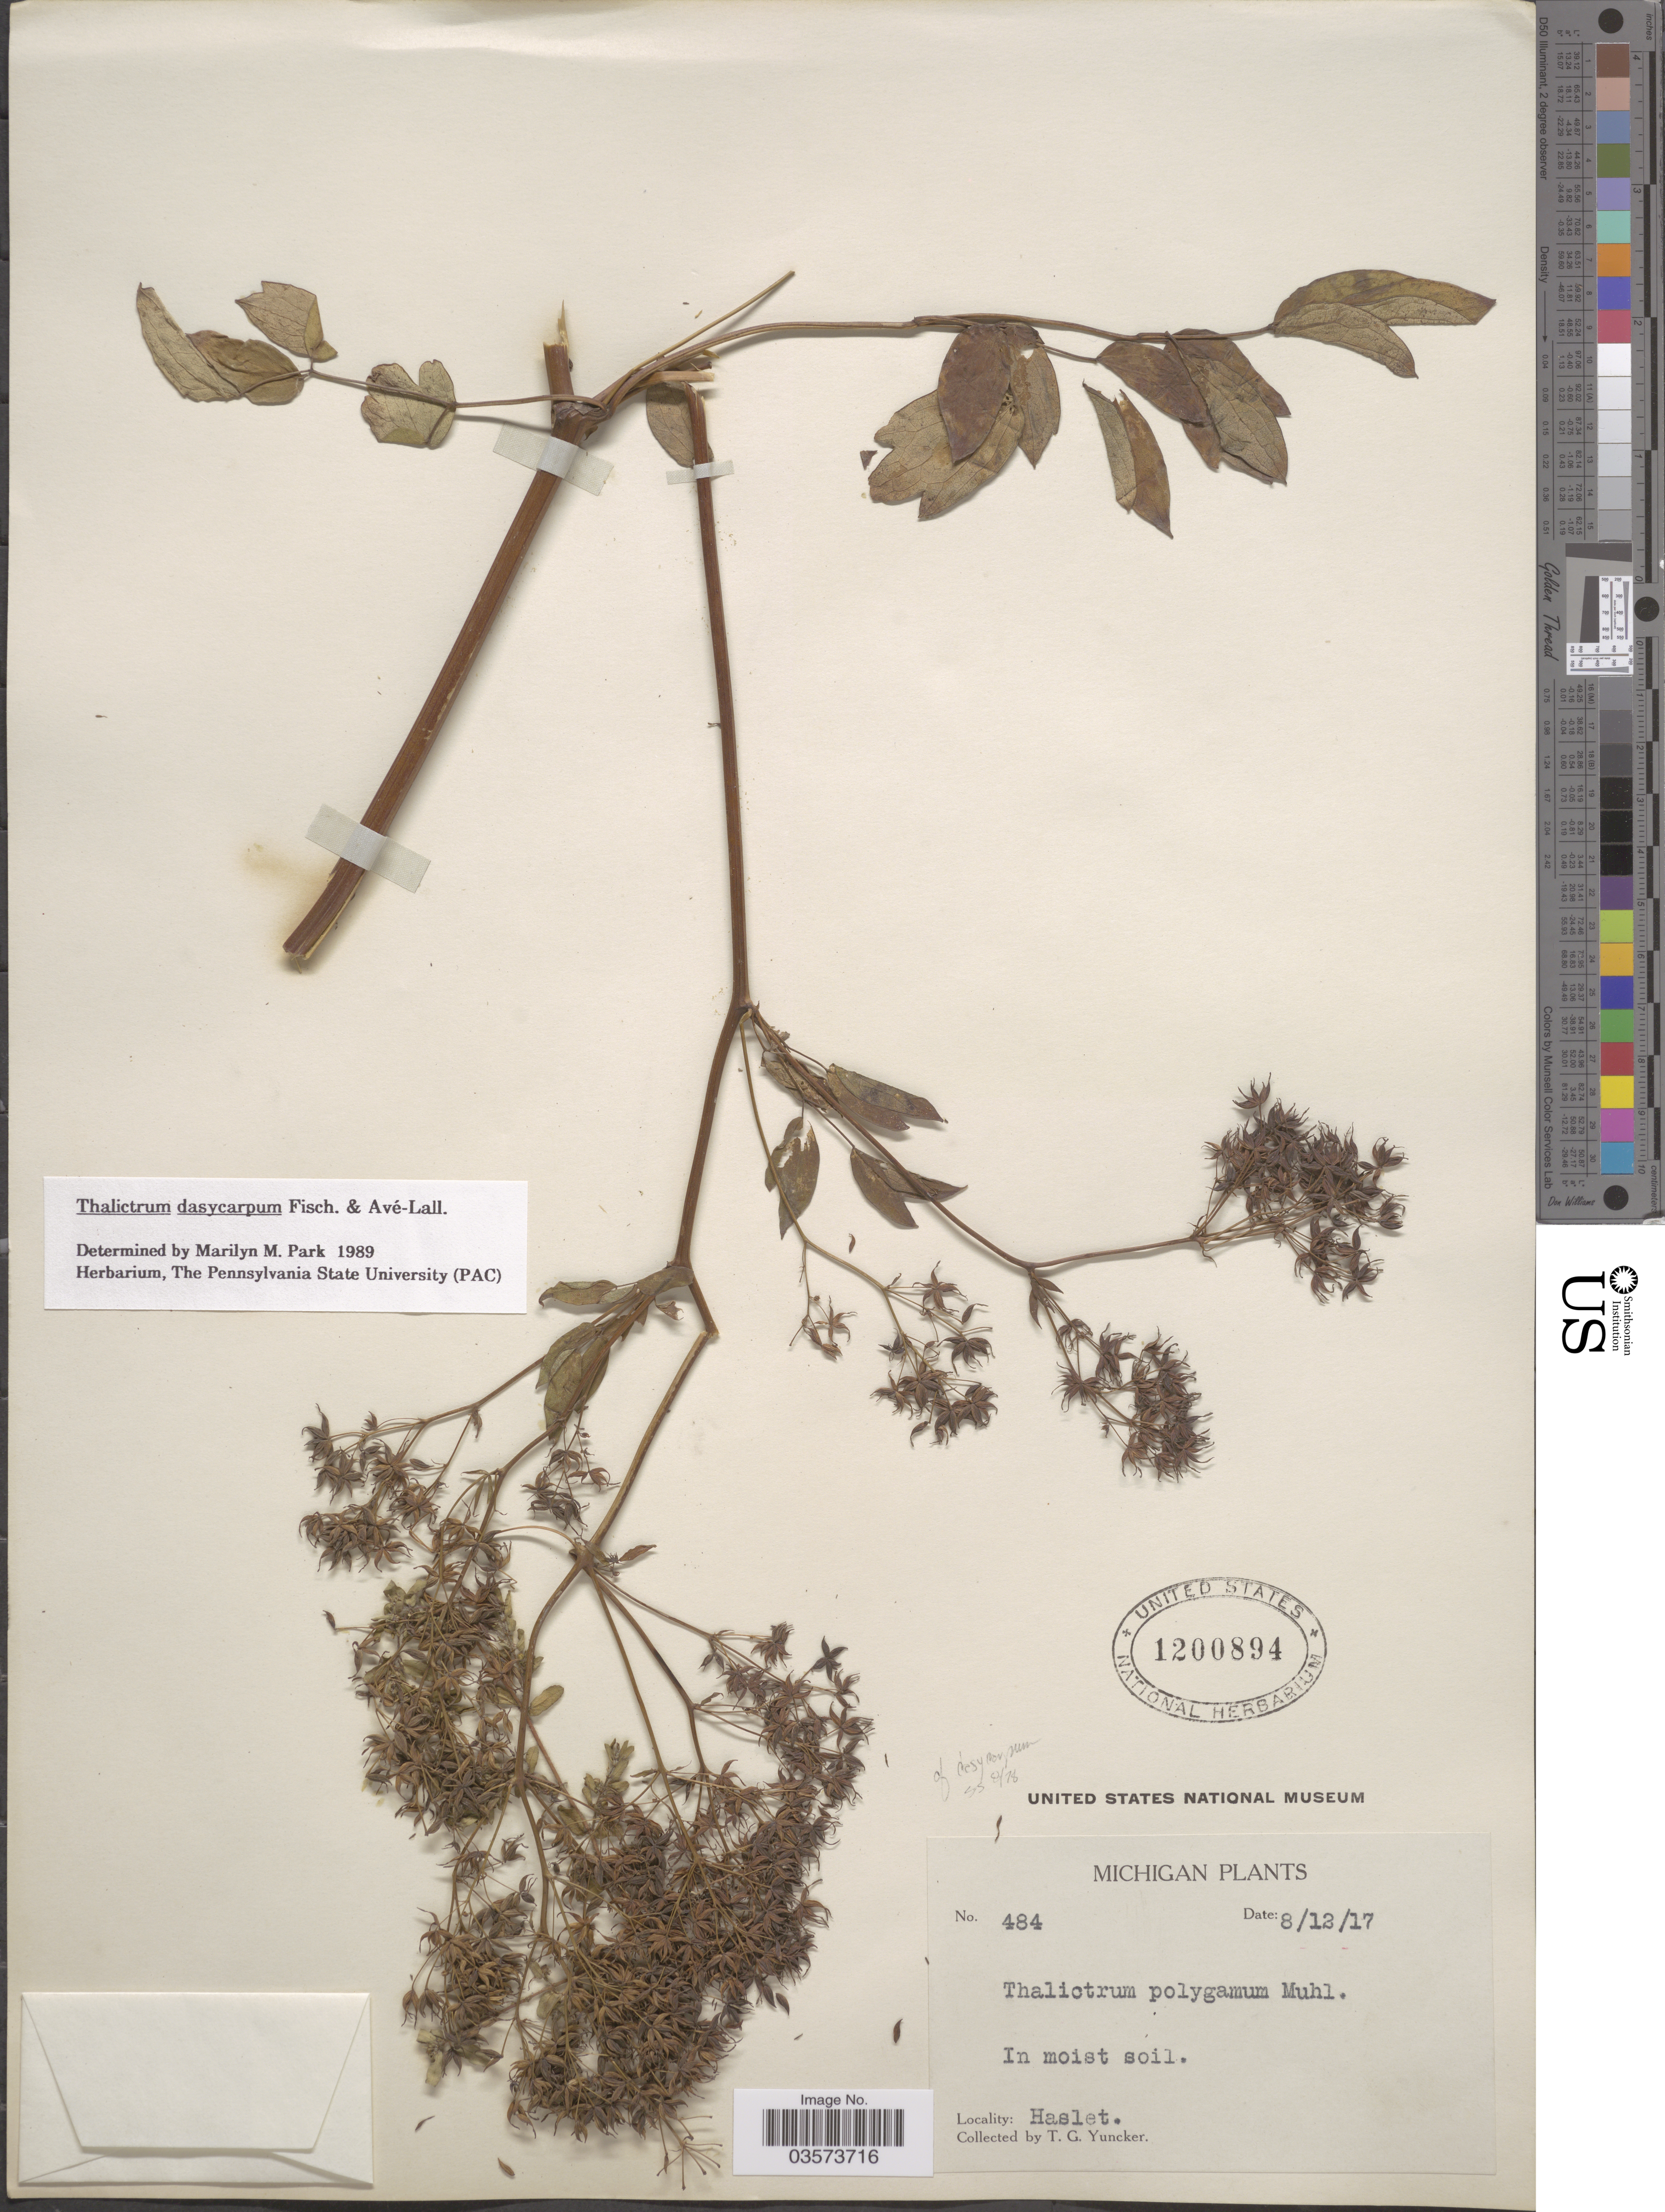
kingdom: Plantae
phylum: Tracheophyta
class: Magnoliopsida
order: Ranunculales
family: Ranunculaceae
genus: Thalictrum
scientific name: Thalictrum dasycarpum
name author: Fisch. & Avé-Lall.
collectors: T. G. Yuncker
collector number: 484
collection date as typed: Transcribed d/m/y: 12/8/17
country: United States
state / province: Michigan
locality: Haslet.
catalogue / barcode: US 1200894